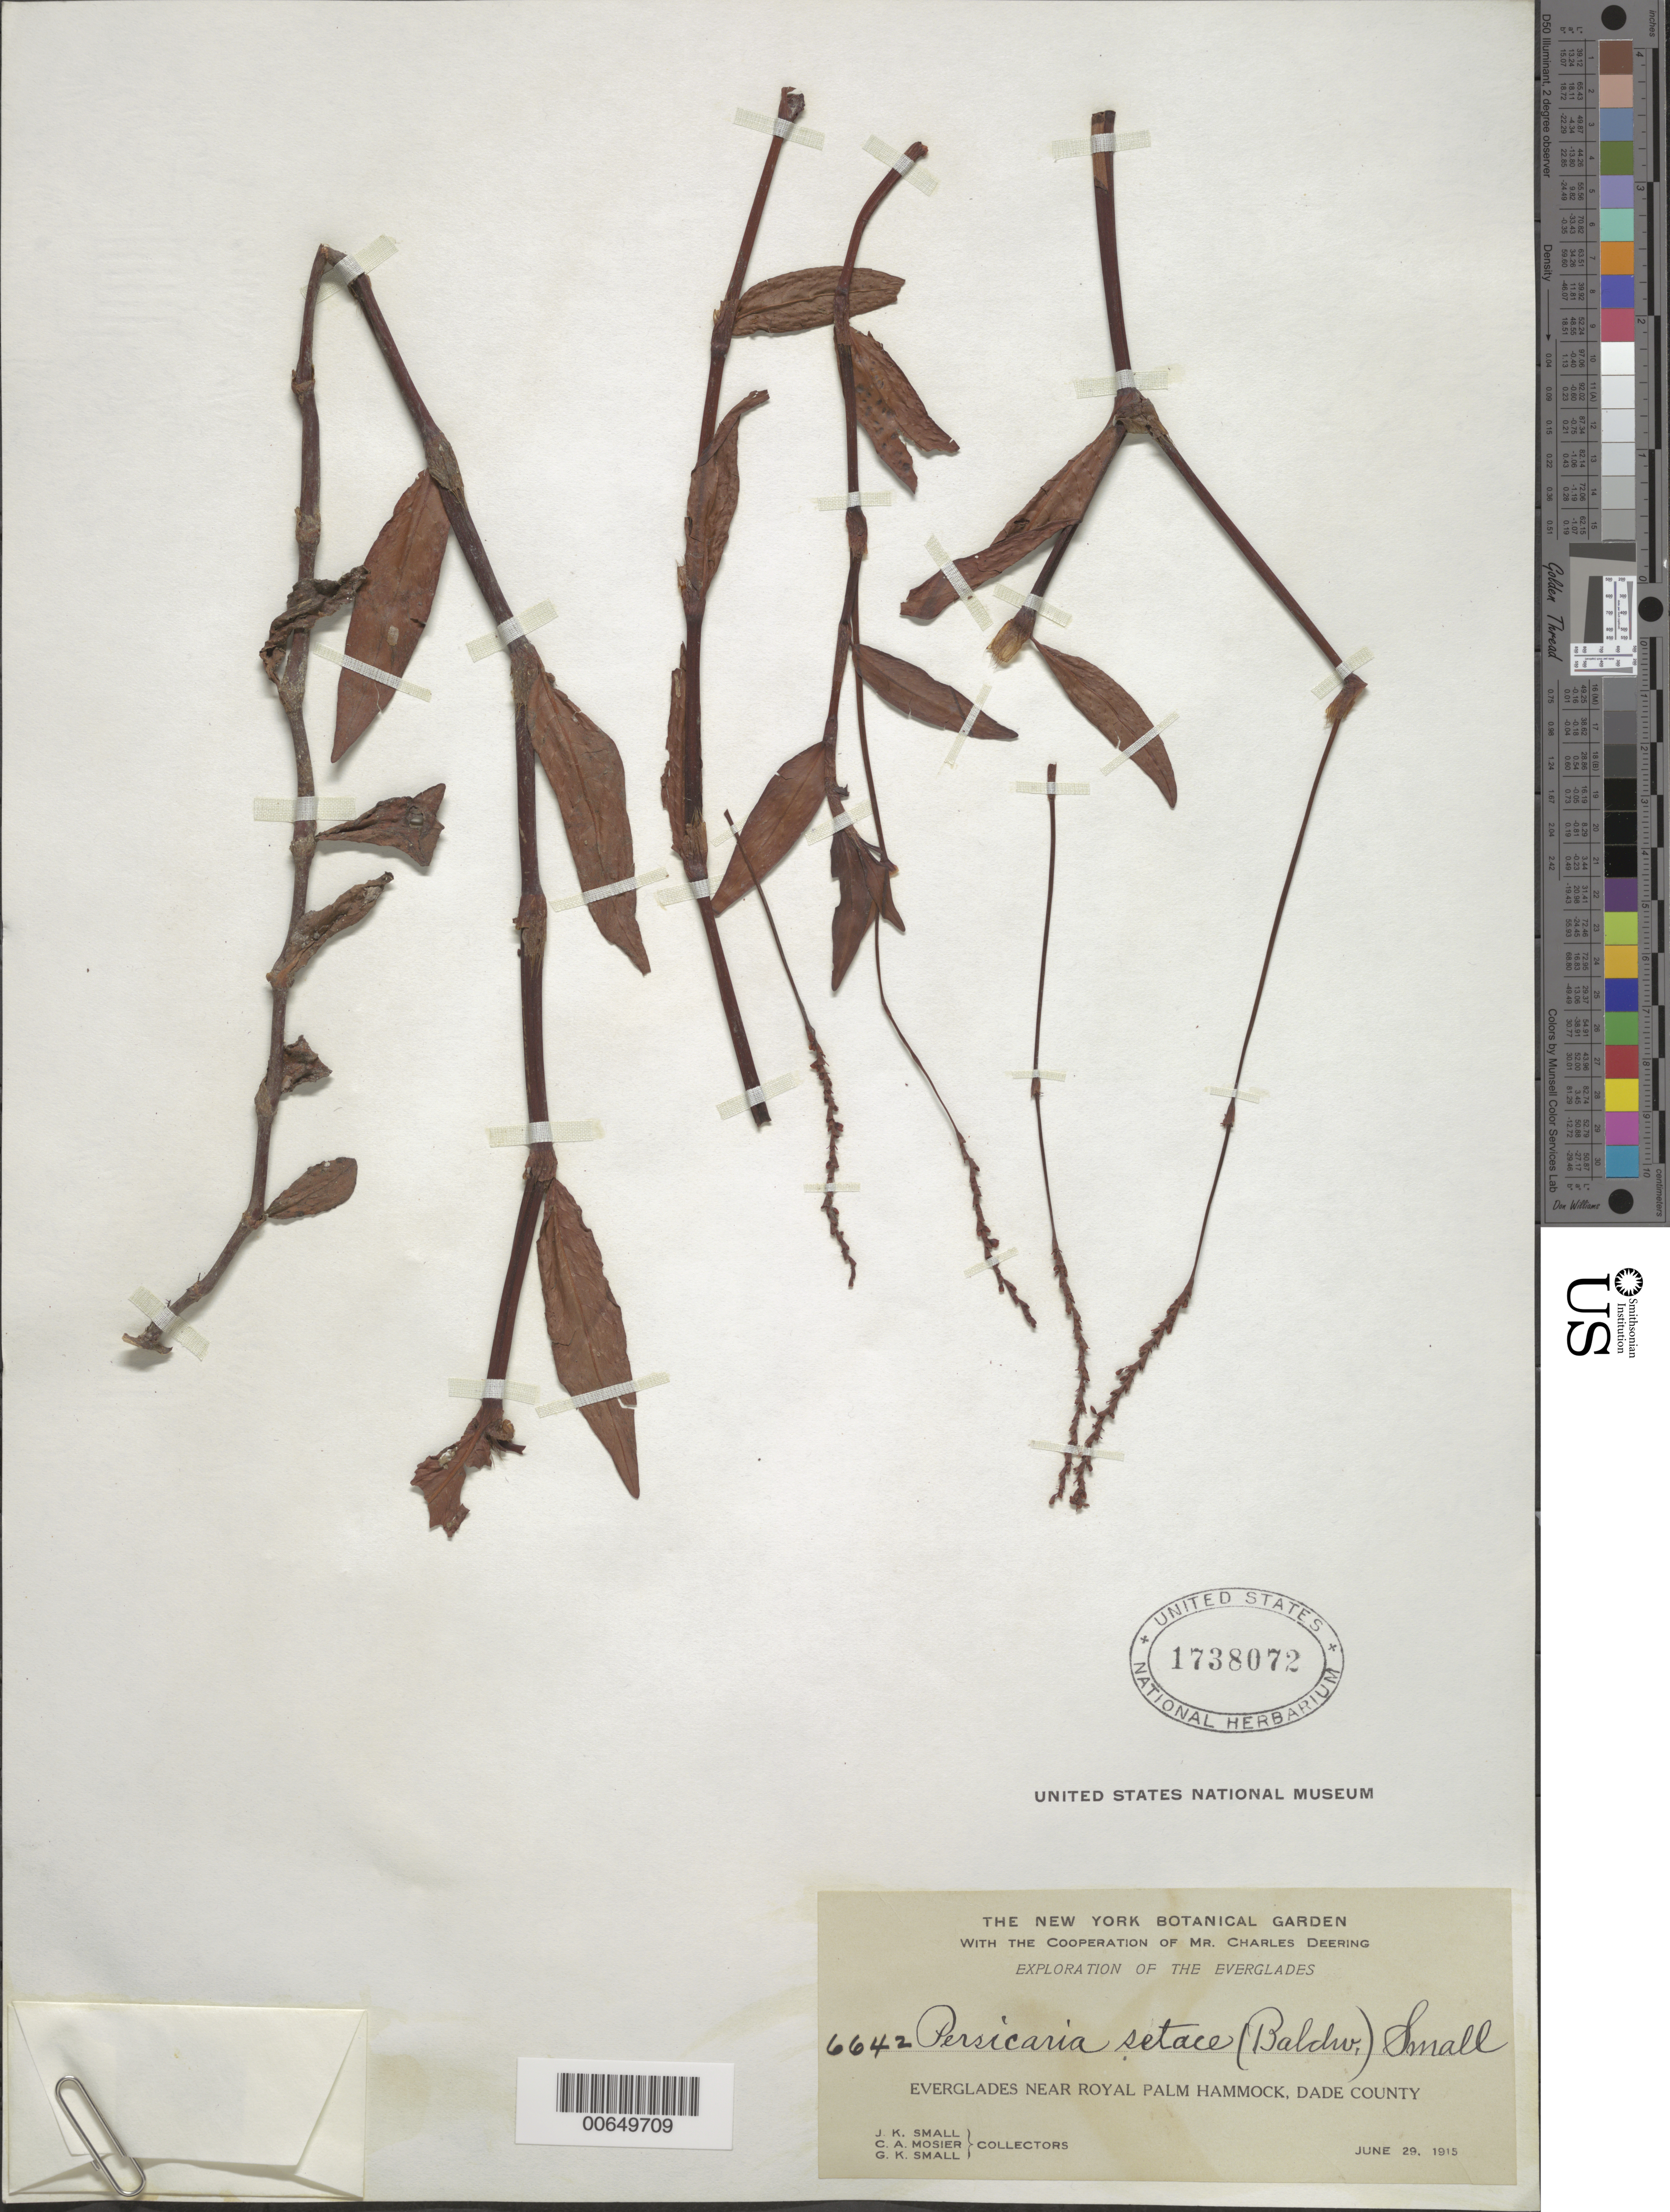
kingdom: Plantae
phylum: Tracheophyta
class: Magnoliopsida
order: Caryophyllales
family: Polygonaceae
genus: Persicaria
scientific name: Persicaria hydropiperoides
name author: (Michx.) Small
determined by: Atha, D. E.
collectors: J. K. Small, C. A. Mosier & G. K. Small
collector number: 6642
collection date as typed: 29 Jun 1915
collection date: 1915-06-29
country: United States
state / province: Florida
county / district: Dade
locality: Everglades near Royal Palm Hammock.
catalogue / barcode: US 1738072